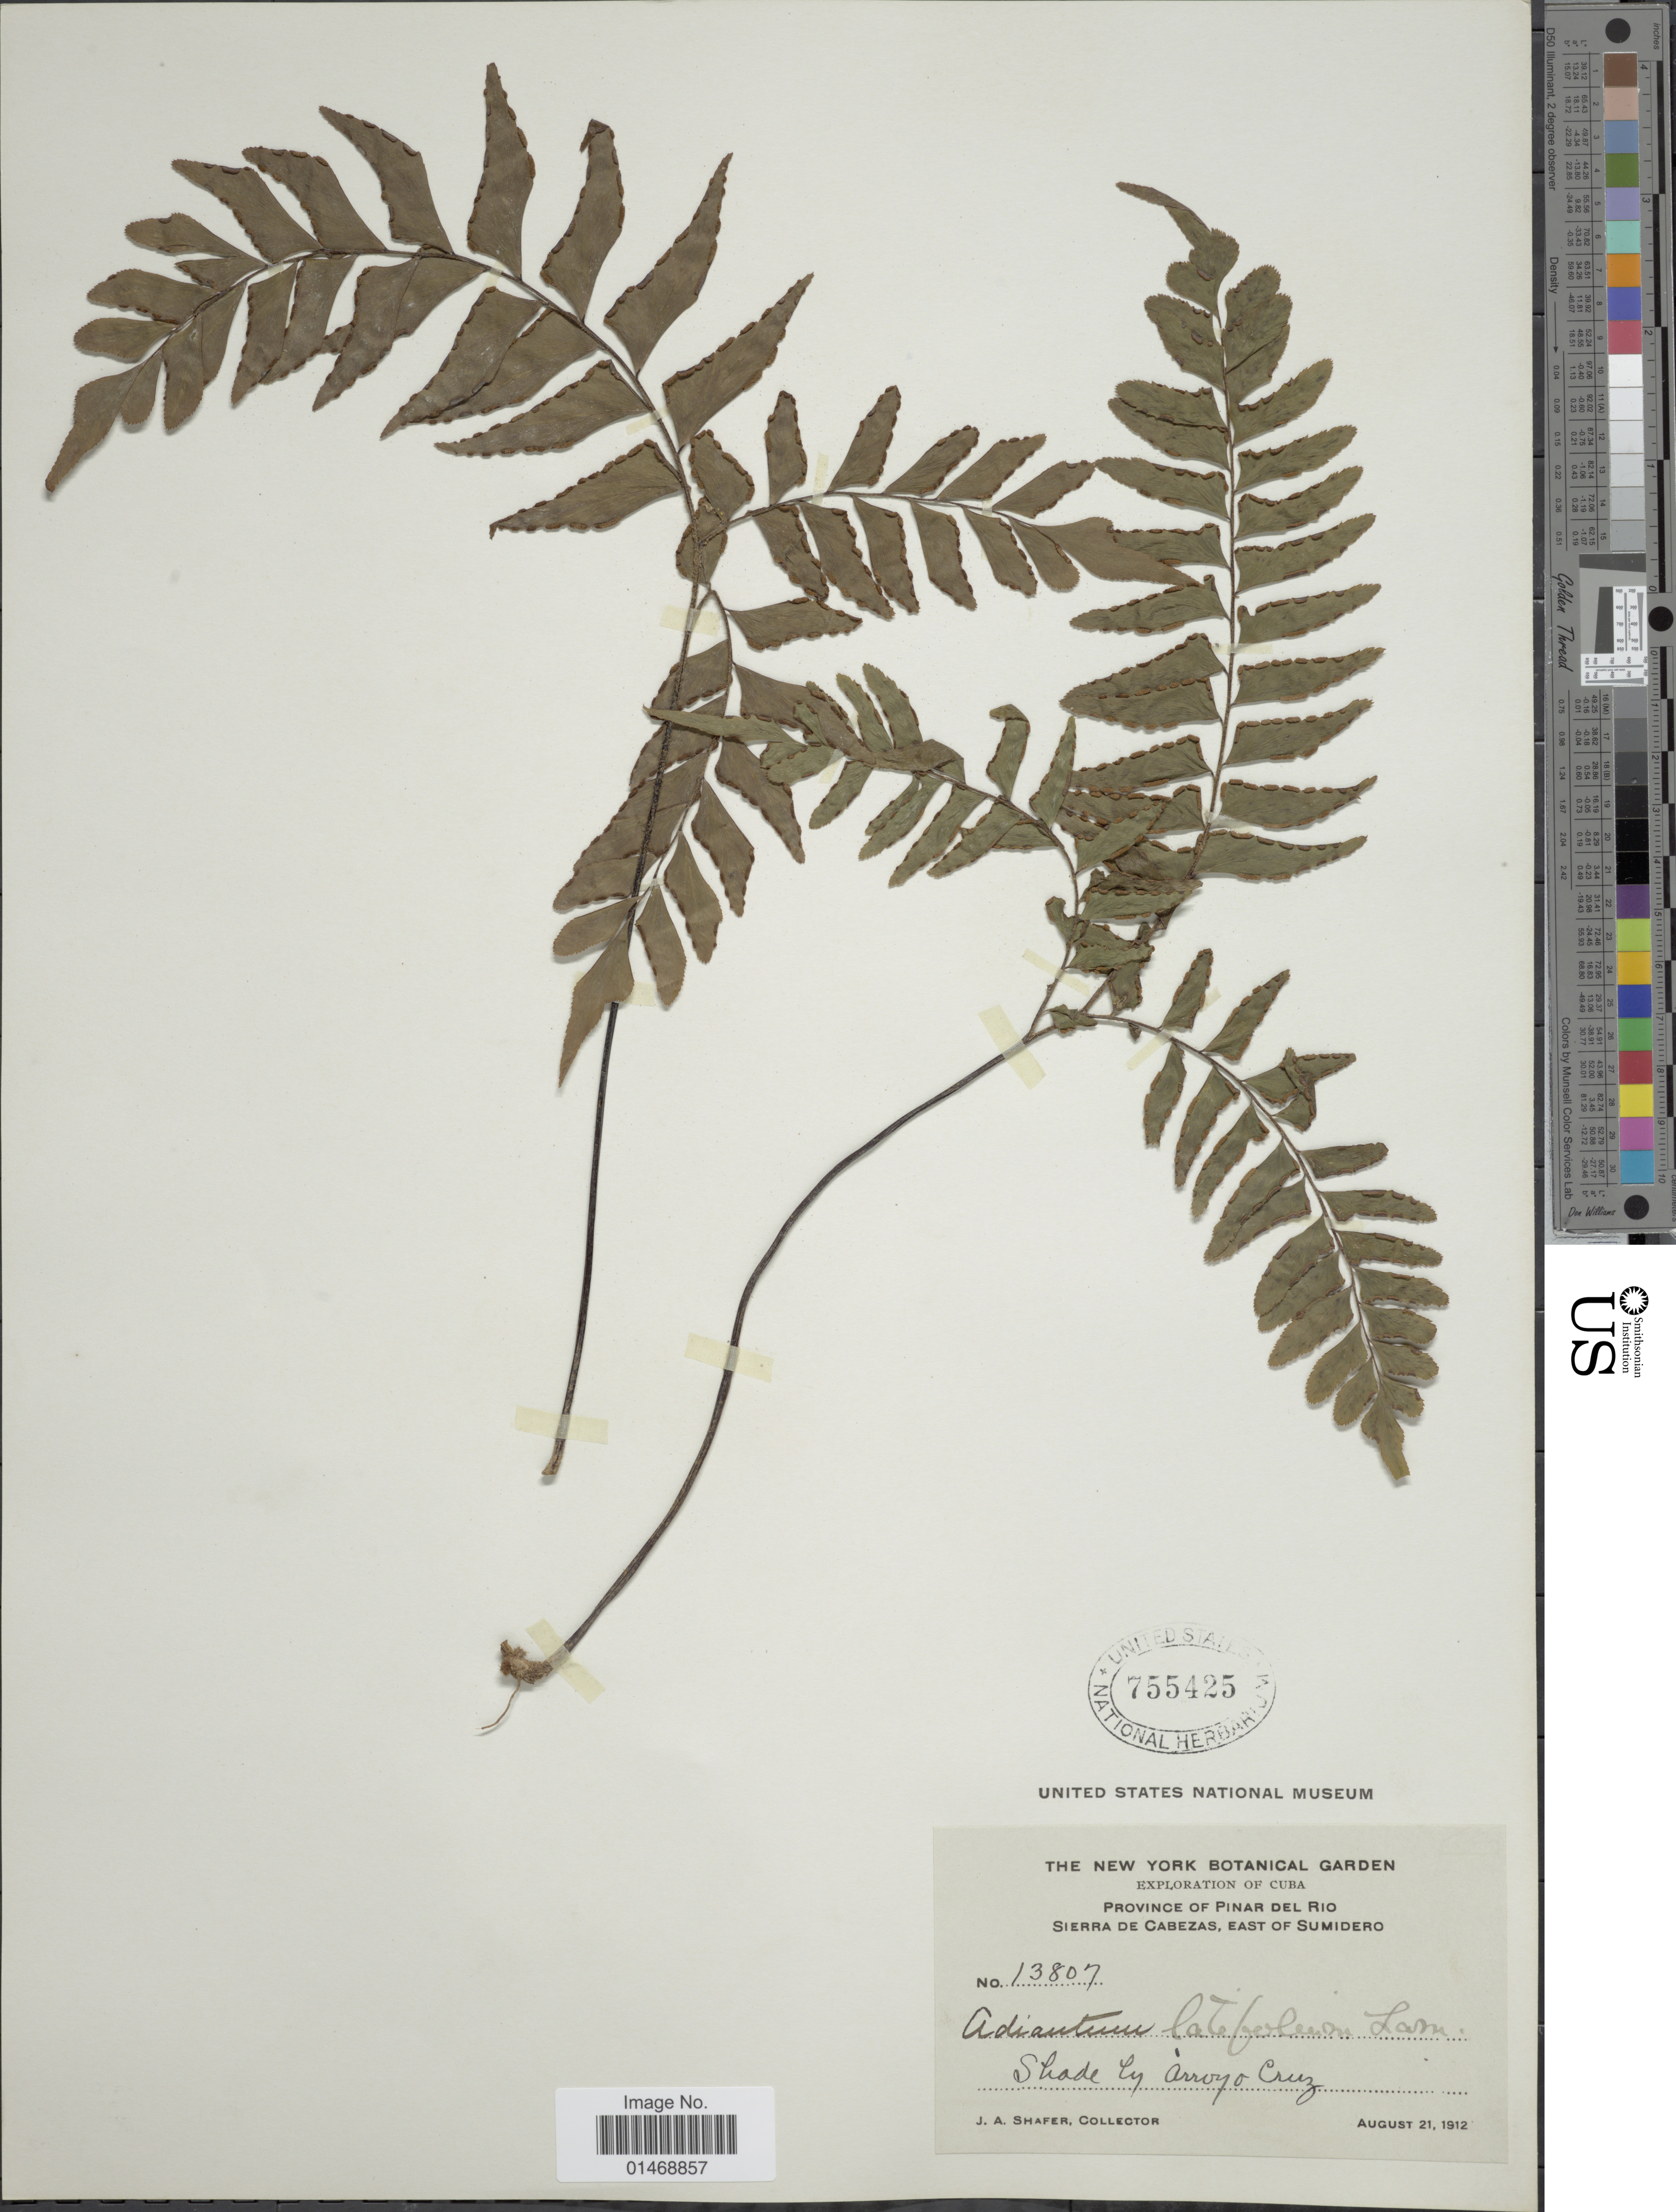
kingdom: Plantae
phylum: Tracheophyta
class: Polypodiopsida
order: Polypodiales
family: Pteridaceae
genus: Adiantum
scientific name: Adiantum latifolium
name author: Lam.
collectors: J. A. Shafer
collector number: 13807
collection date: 1912-08-21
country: Cuba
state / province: Pinar del Río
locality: Sierra de Cabezas, East of Sumidero,Shade by Arroyo Cruz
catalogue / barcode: US 755425